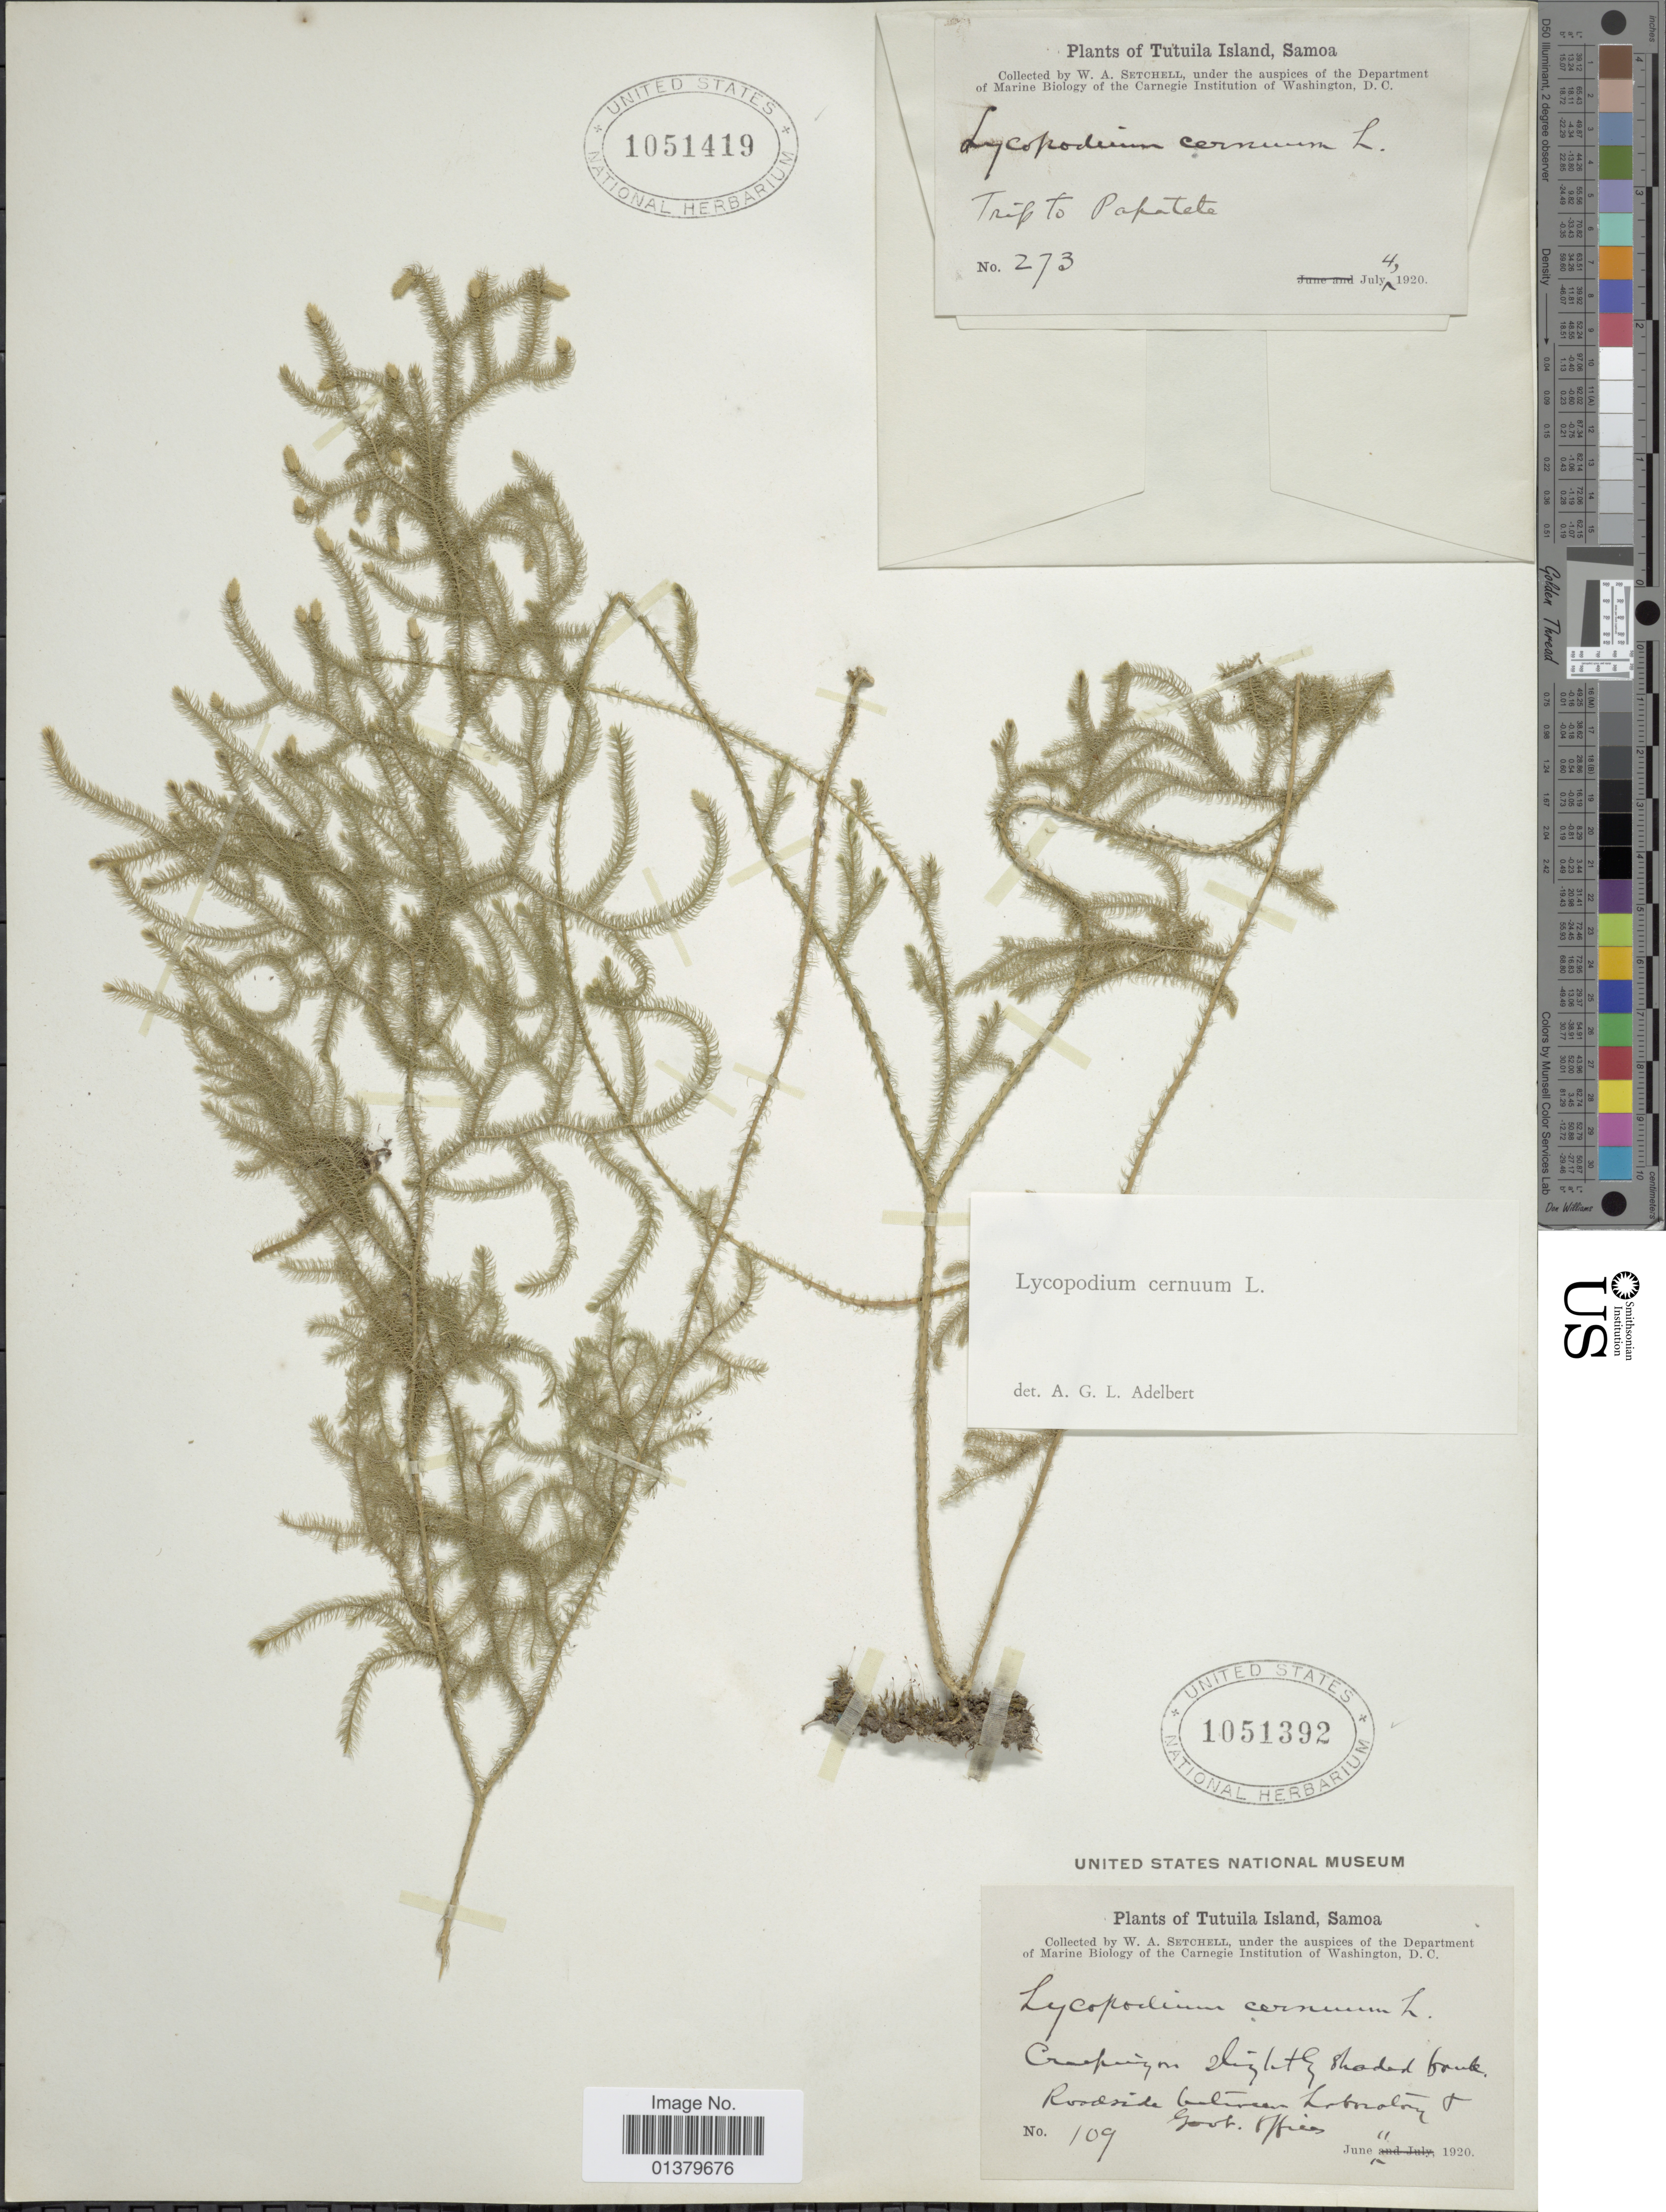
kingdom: Plantae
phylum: Tracheophyta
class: Lycopodiopsida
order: Lycopodiales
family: Lycopodiaceae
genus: Palhinhaea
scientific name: Palhinhaea cernua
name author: (L.) Vasc. & Franco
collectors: W. Setchell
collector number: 109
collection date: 1920-06-11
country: American Samoa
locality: Tutuila, Samoa, Roadside between Laboratory + [illegible text]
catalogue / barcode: US 1051392